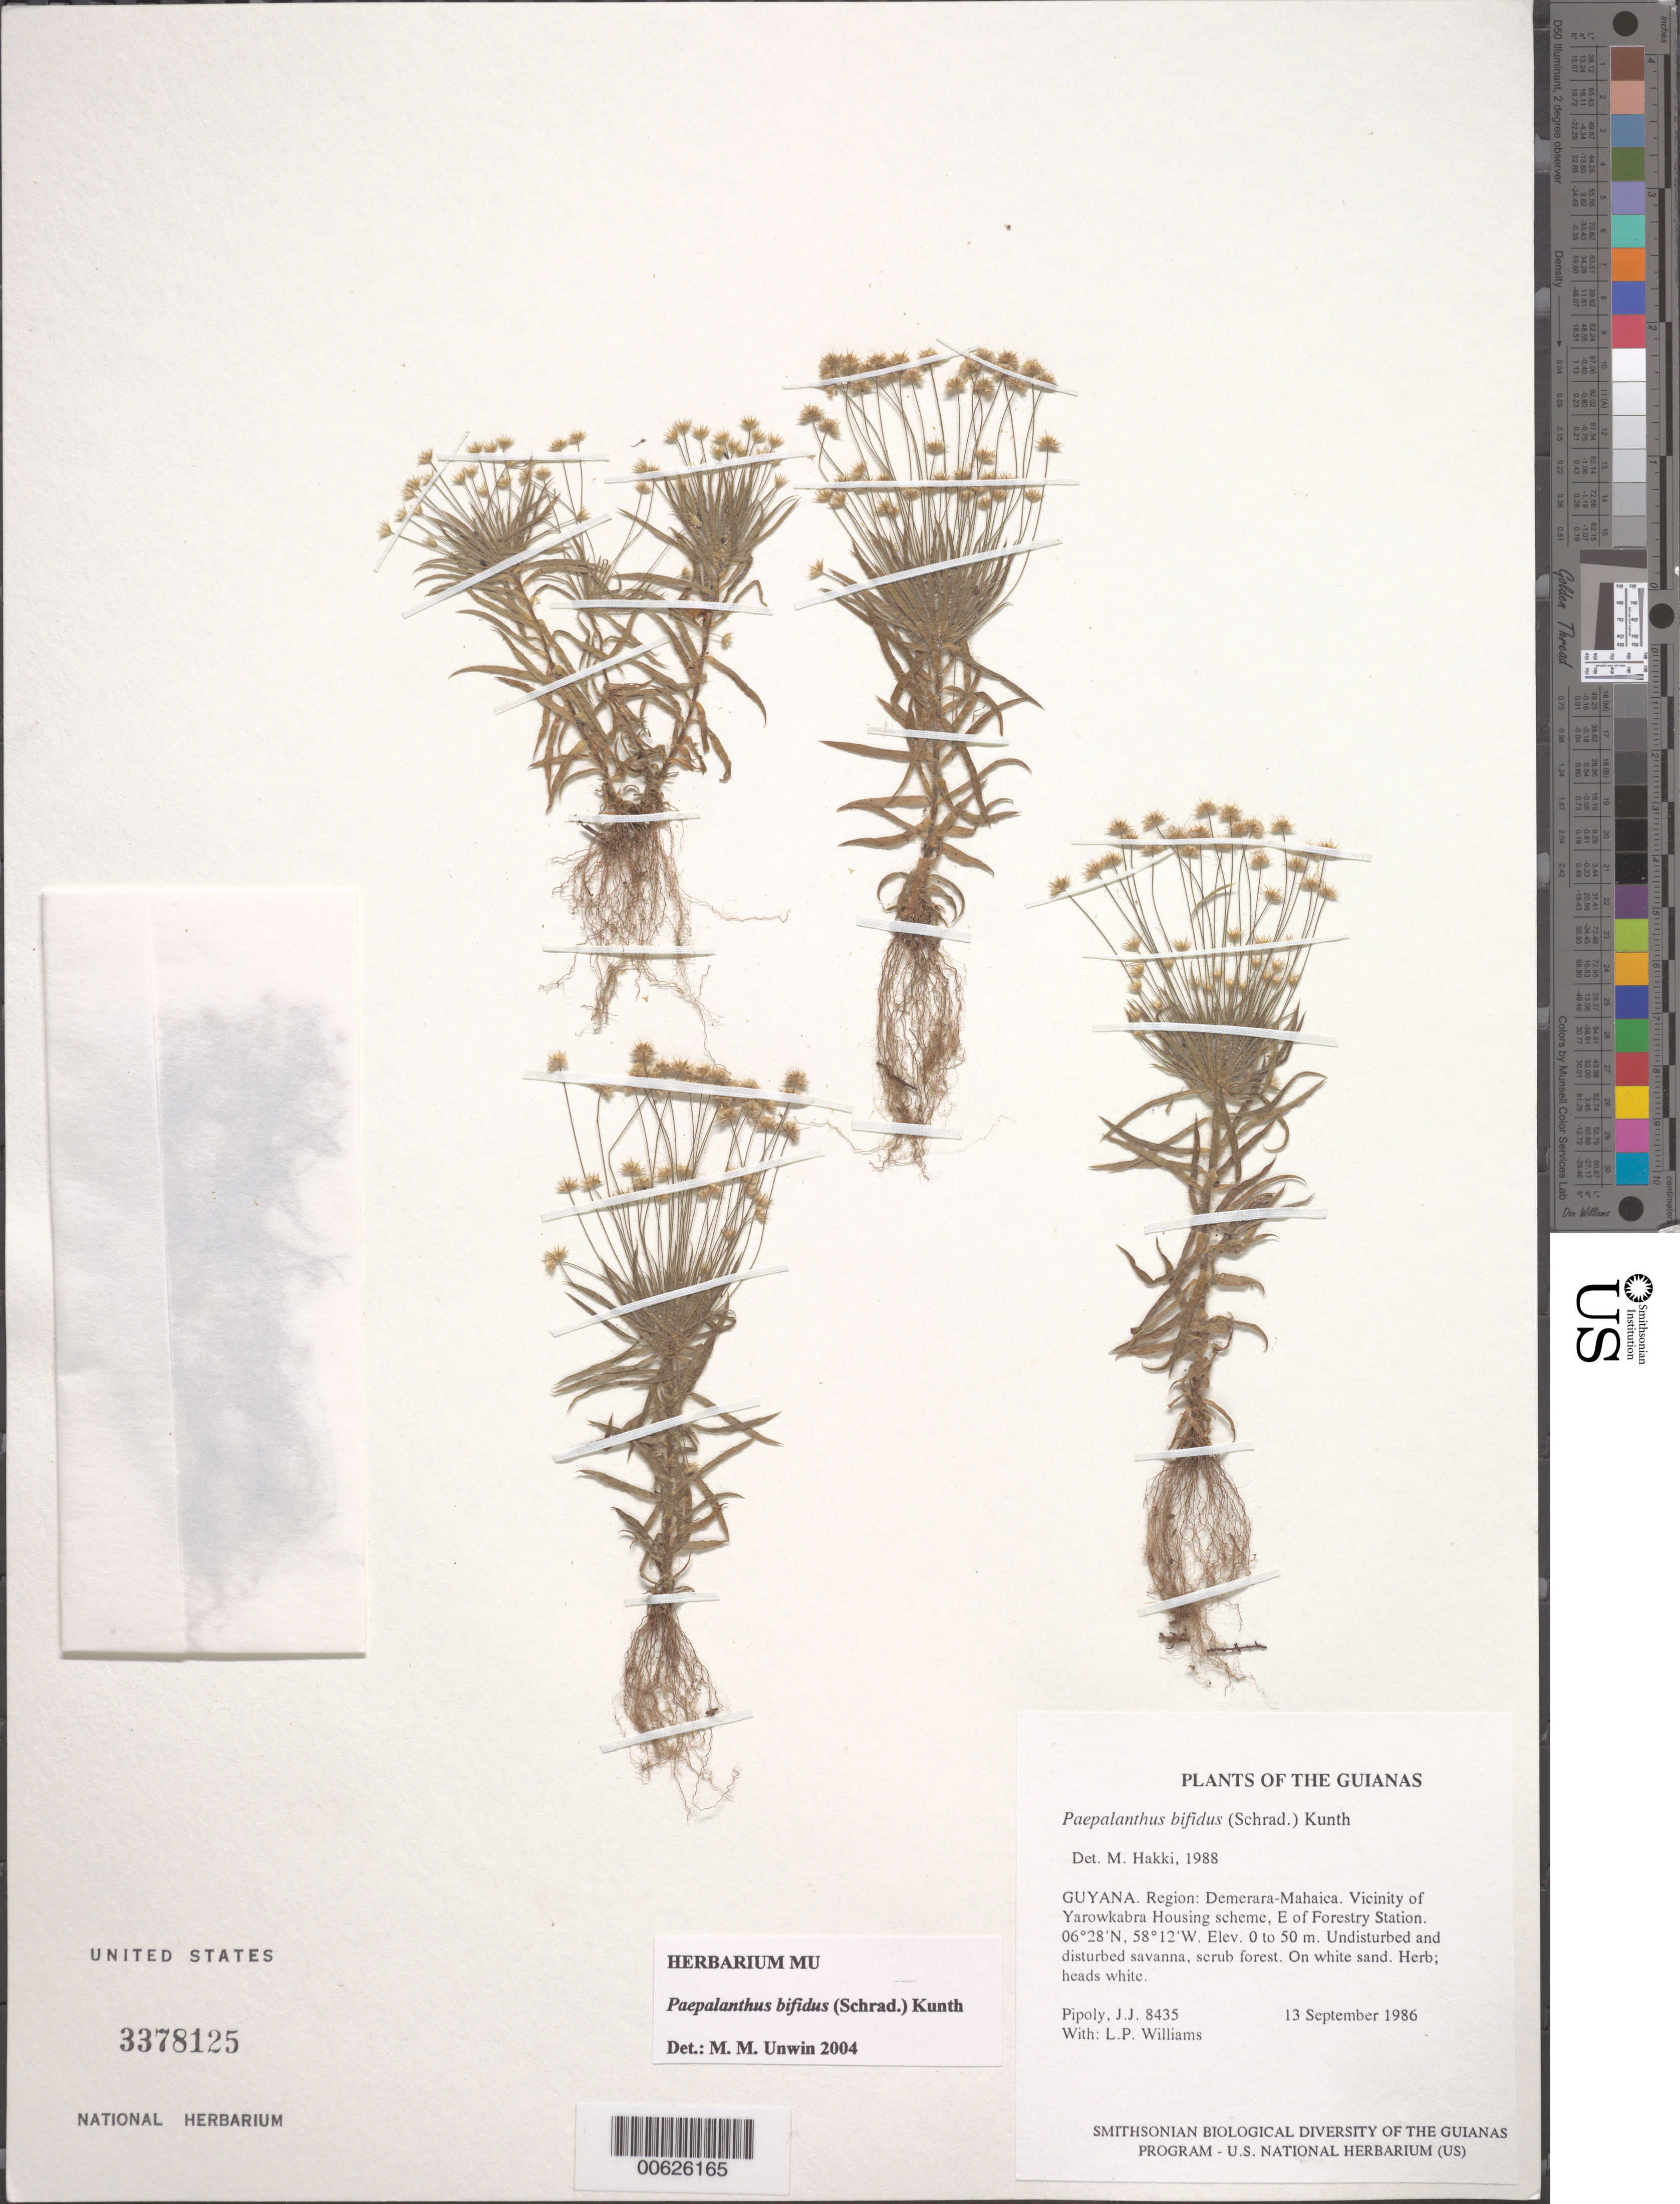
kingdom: Plantae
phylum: Tracheophyta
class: Liliopsida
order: Poales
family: Eriocaulaceae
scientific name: Giuliettia bifida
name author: (Schrad.) Andrino & Sano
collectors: J. J. Pipoly & L. P. Williams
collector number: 8435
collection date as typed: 13 September 1986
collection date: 1986-09-13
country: Guyana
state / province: Demerara-Mahaica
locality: Vicinity of Yarowkabra Housing scheme, E of Forestry Station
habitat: Undisturbed and disturbed savanna, scrub forest. On white sand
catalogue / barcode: US 3378125